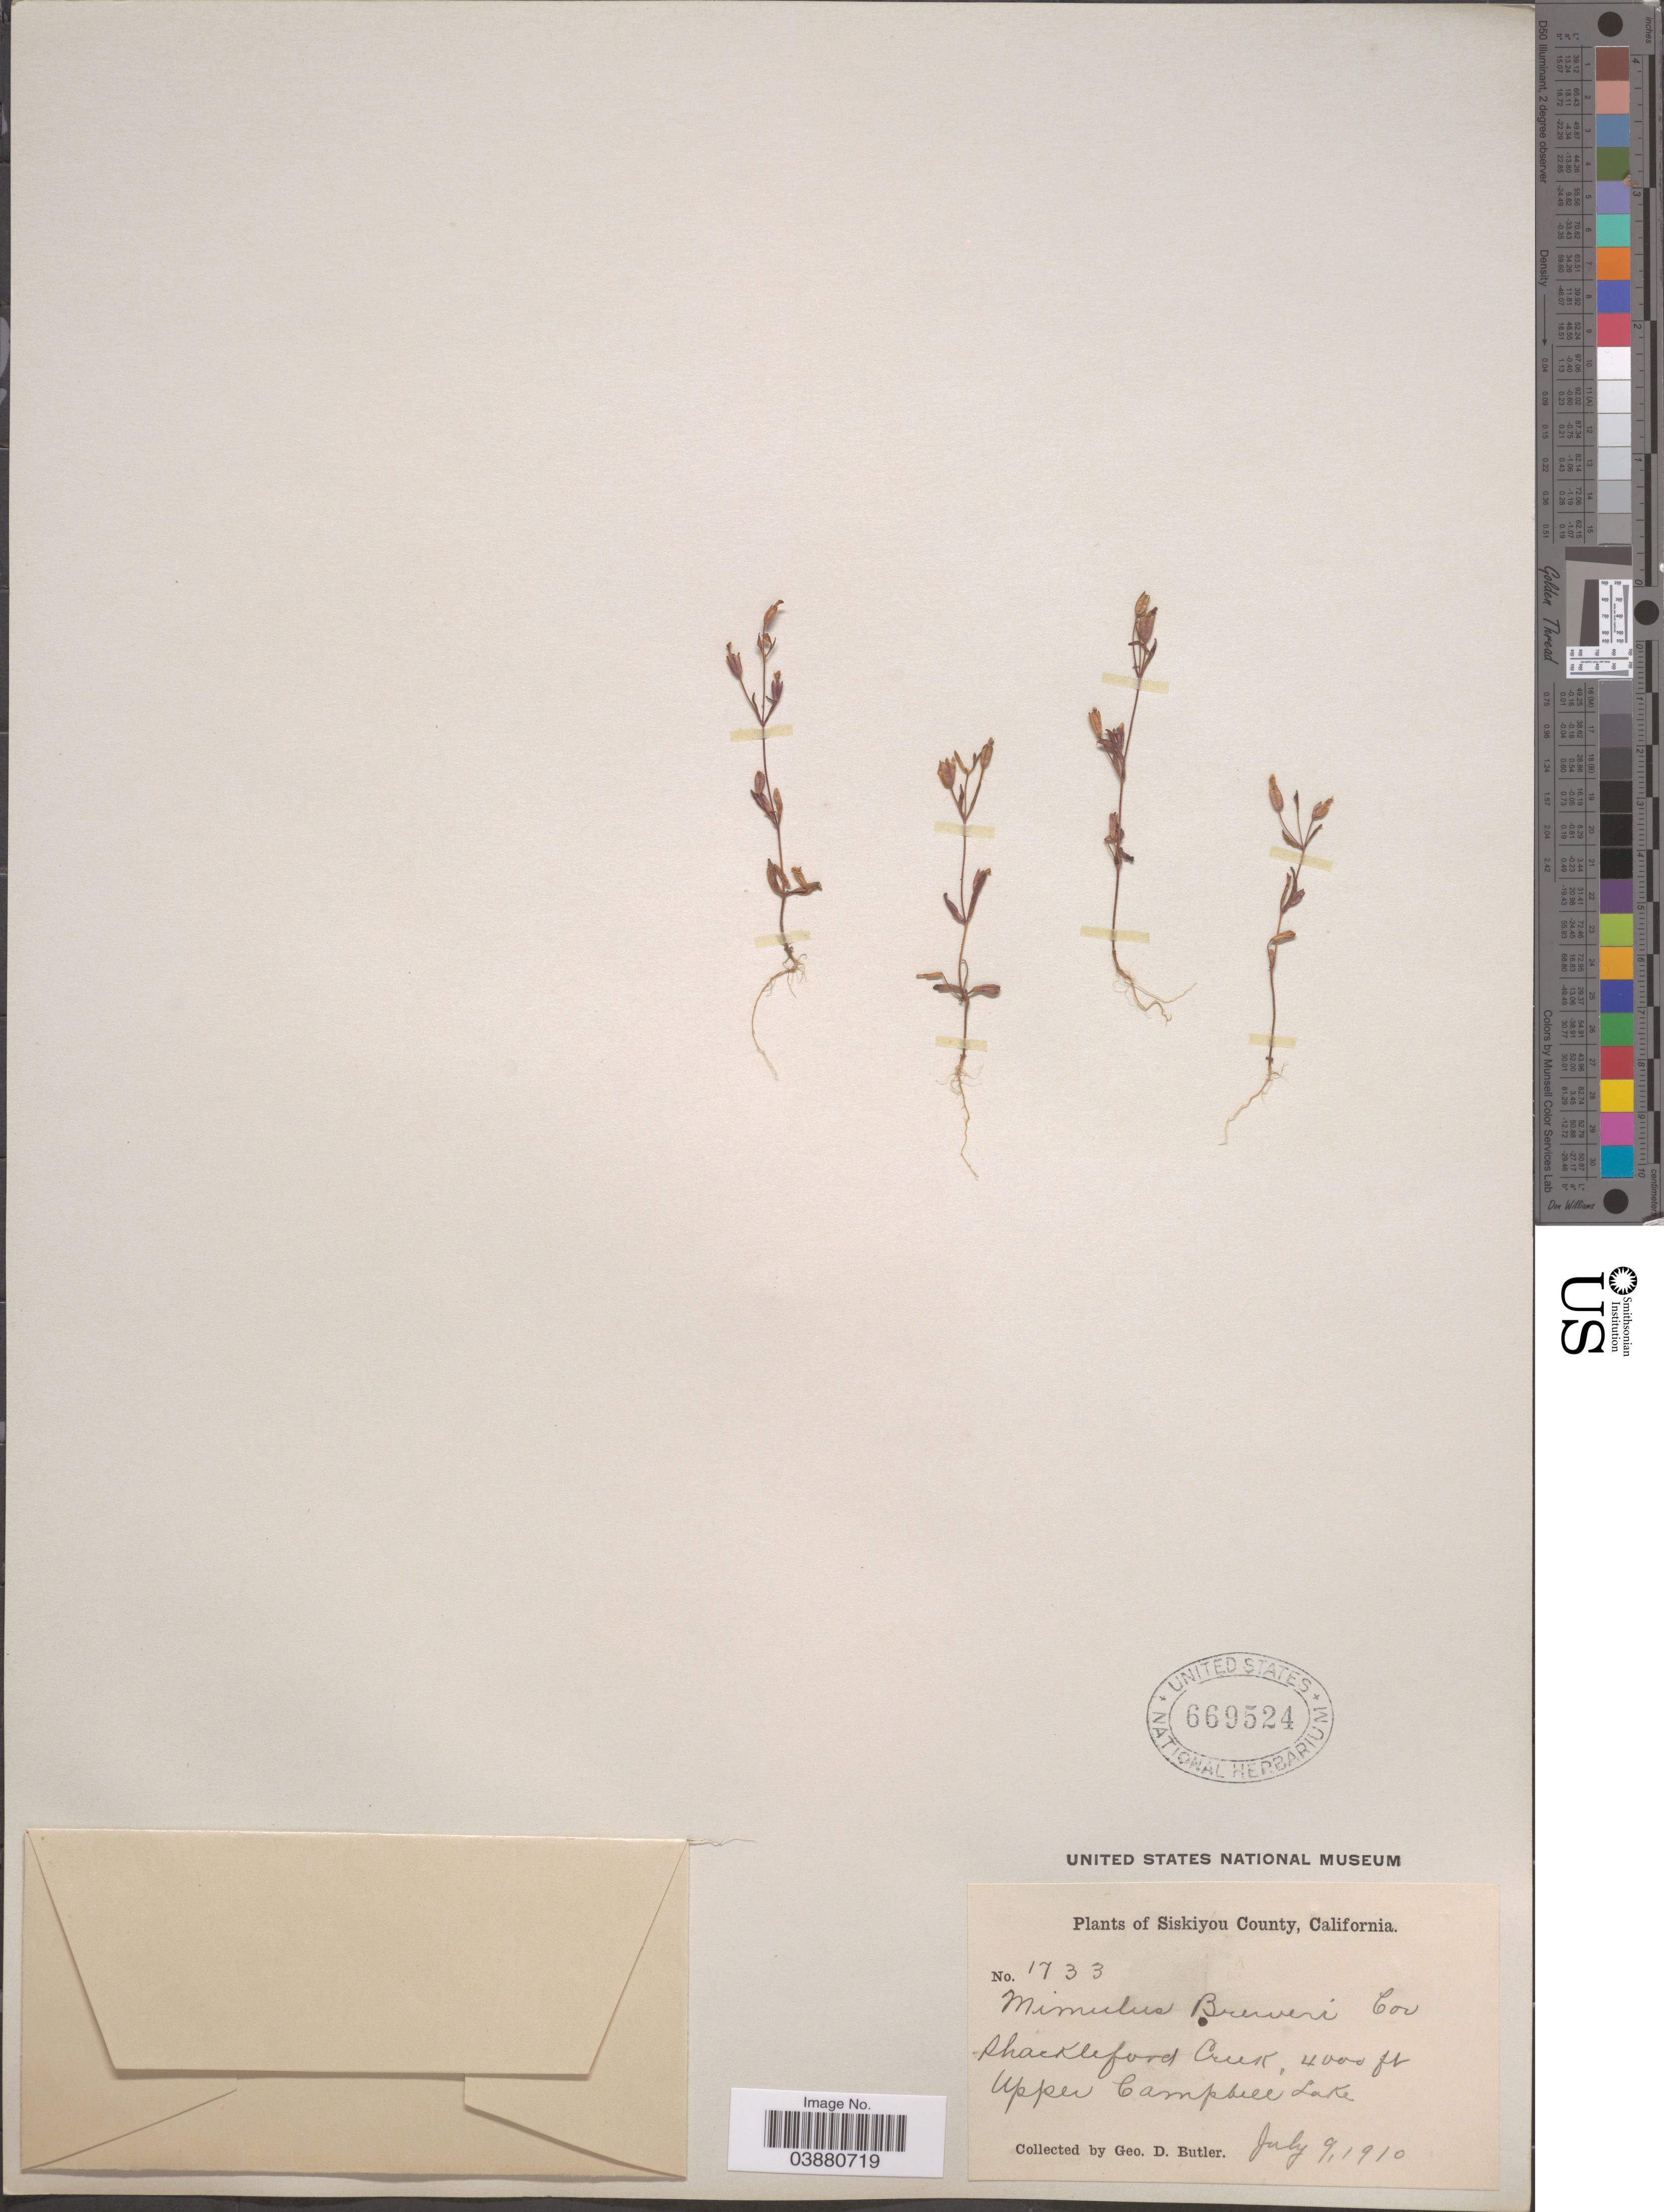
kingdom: Plantae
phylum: Tracheophyta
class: Magnoliopsida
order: Lamiales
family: Phrymaceae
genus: Mimulus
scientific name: Mimulus breweri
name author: (Greene) Coville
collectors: G. D. Butler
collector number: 1733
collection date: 1910-07-09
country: United States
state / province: California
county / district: Siskiyou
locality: Siskiyou County. Shackleford Creek, Upper Campbell Lake.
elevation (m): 1219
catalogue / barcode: US 669524